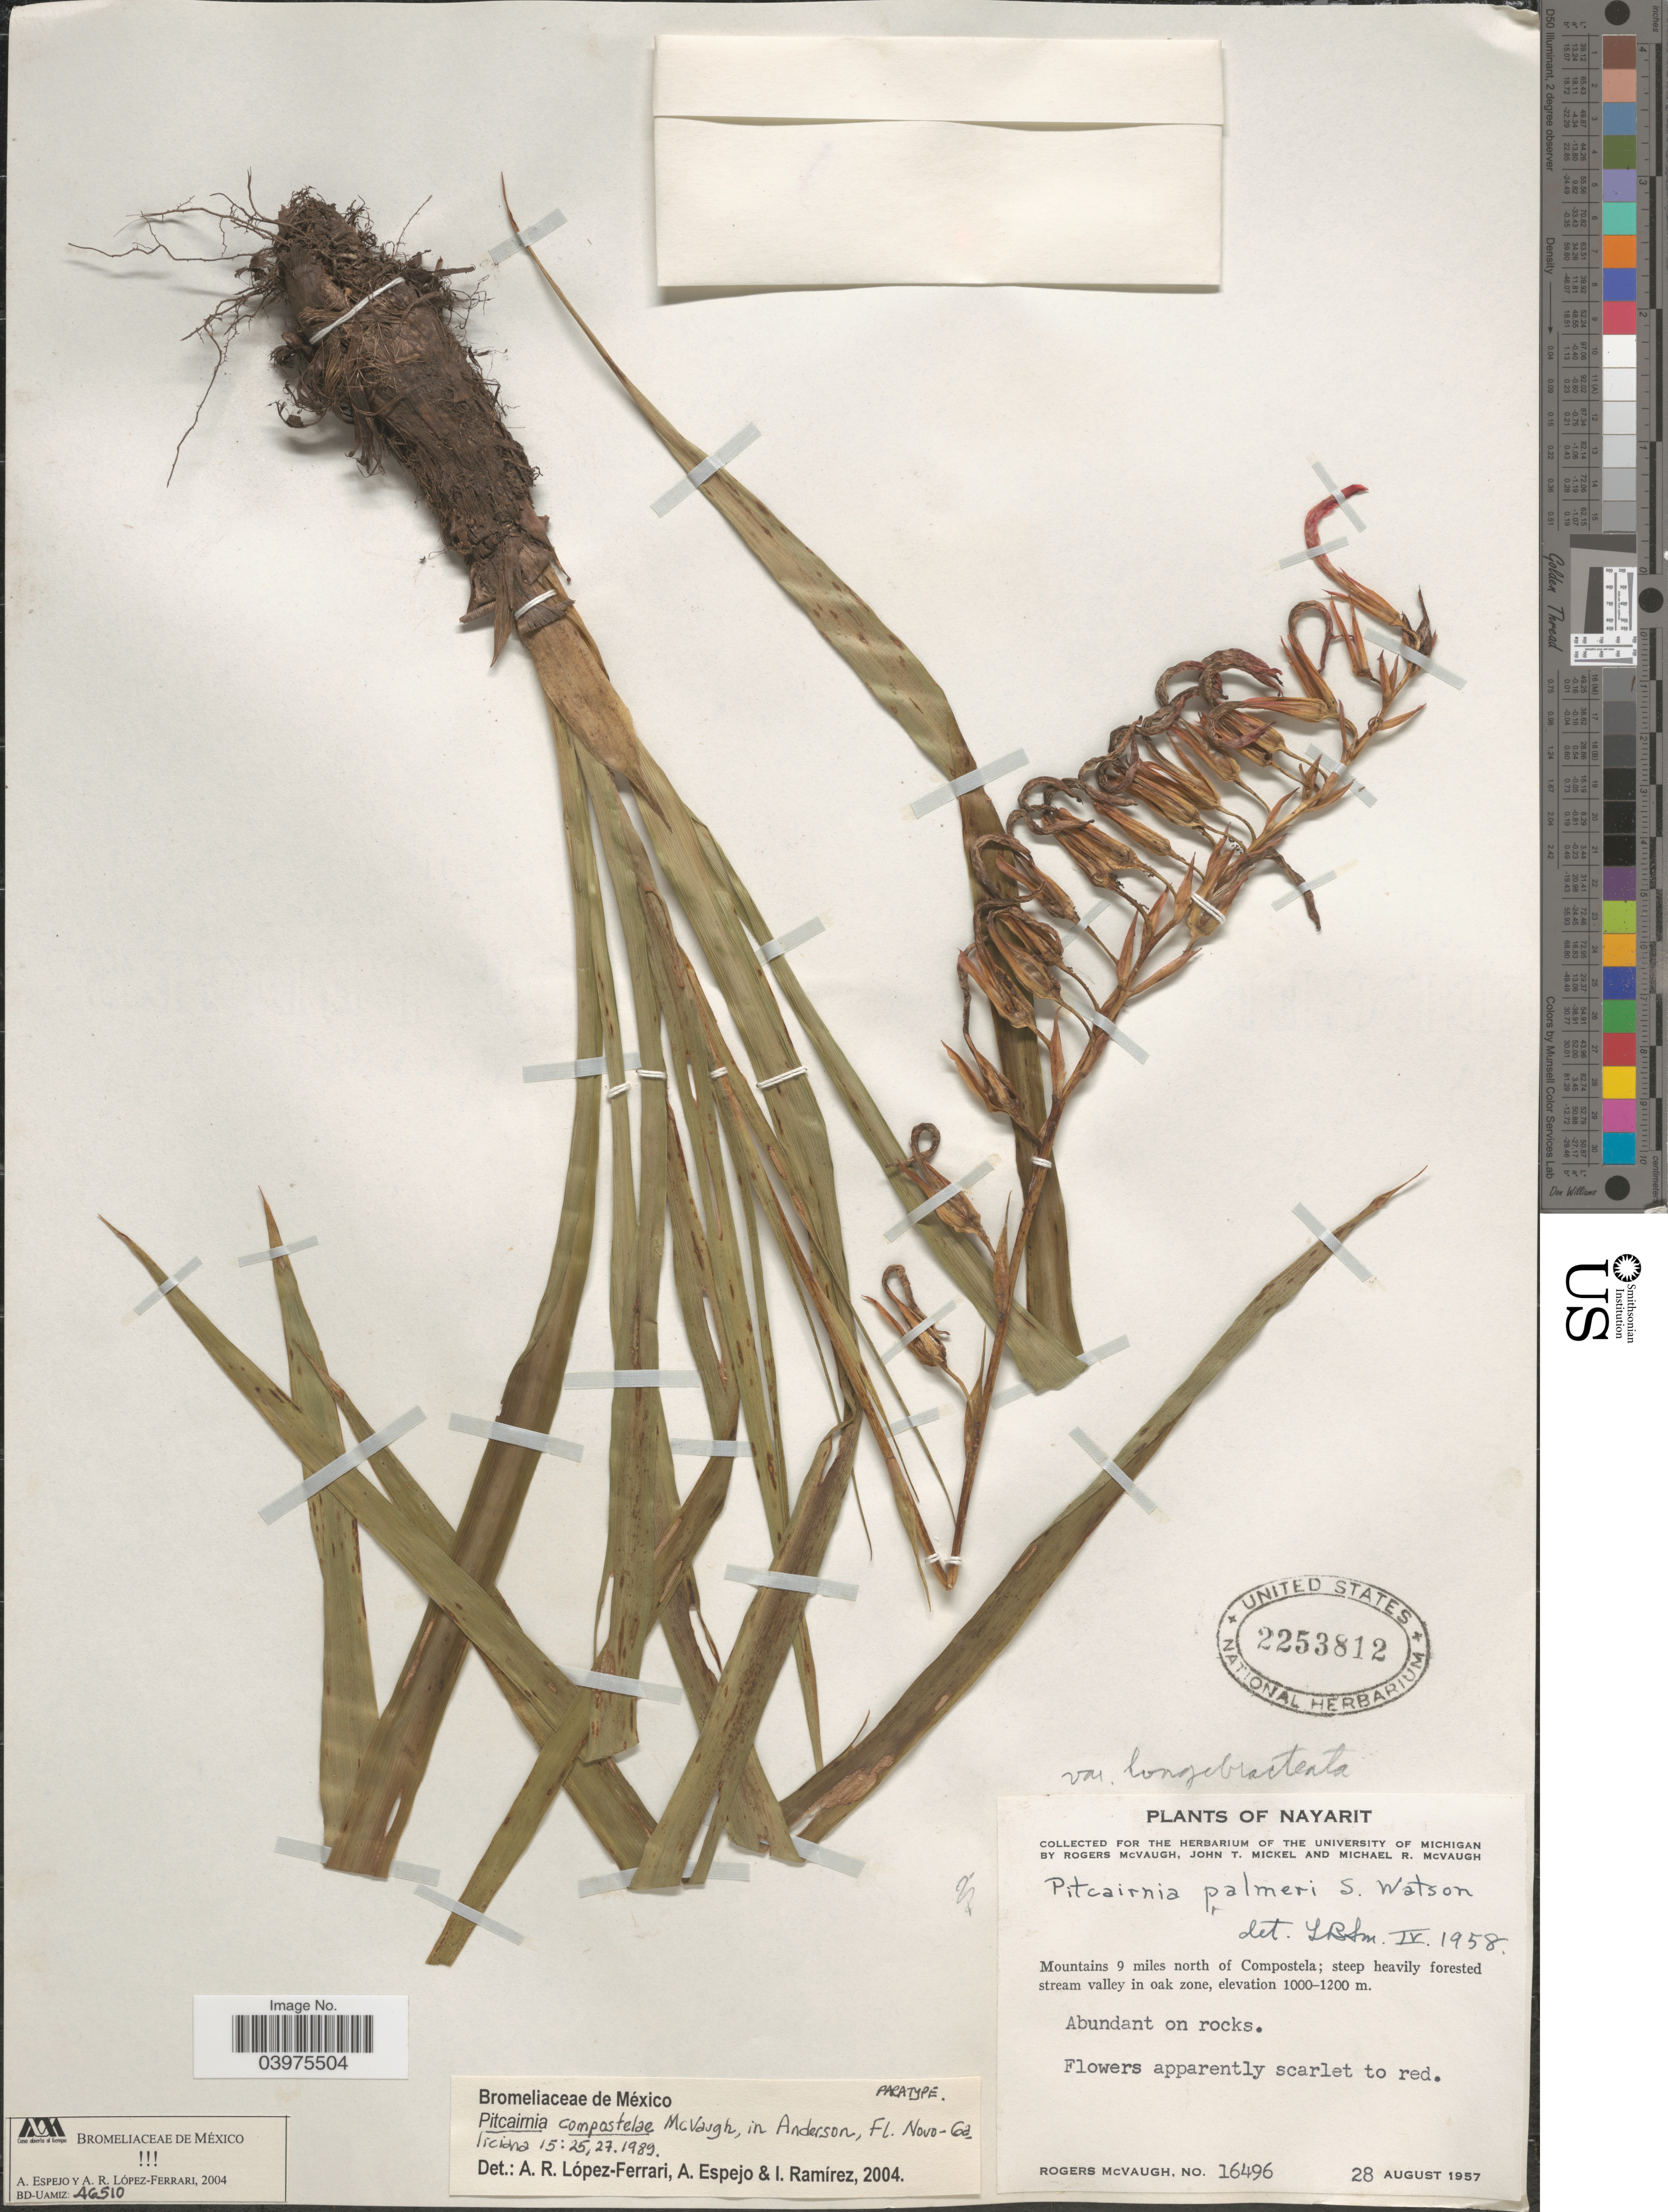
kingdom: Plantae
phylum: Tracheophyta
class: Liliopsida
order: Poales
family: Bromeliaceae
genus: Pitcairnia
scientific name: Pitcairnia compostelae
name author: McVaugh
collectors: R. McVaugh, J. T. Mickel & M. R. McVaugh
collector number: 16496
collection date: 1957-08-28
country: Mexico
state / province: Nayarit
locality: Mountains 9 miles north of Compostela.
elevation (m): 1000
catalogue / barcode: US 2253812